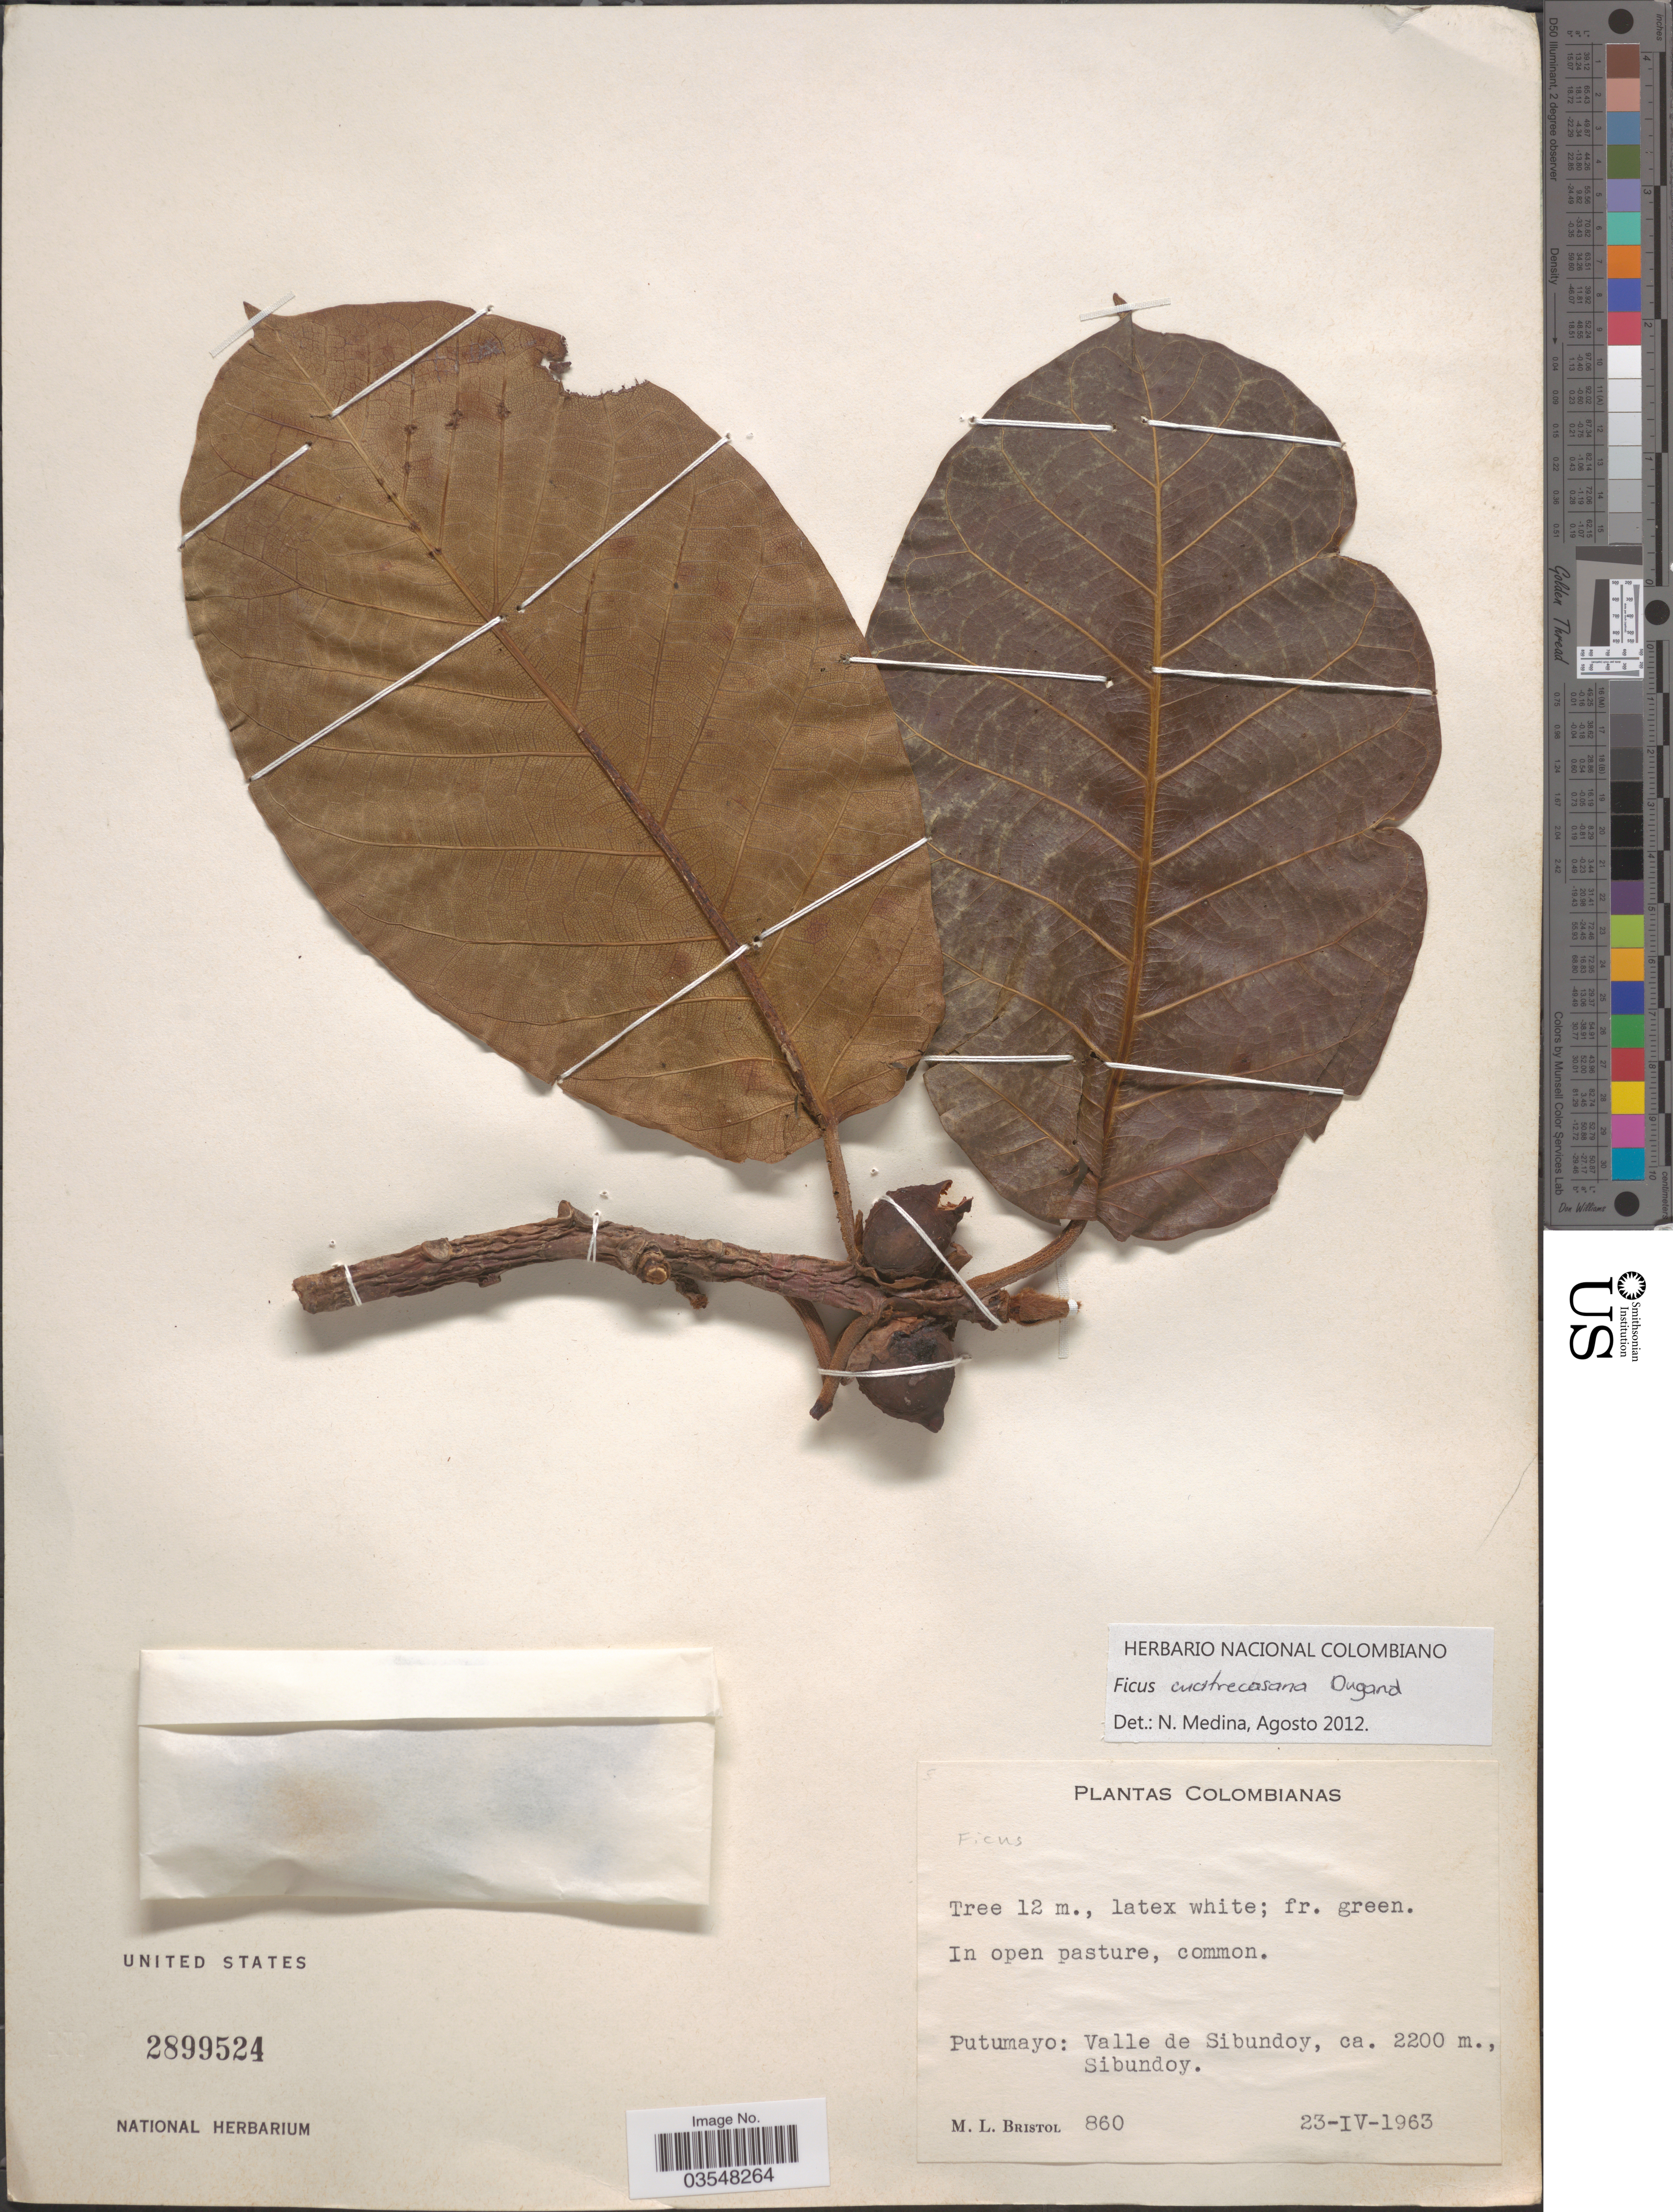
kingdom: Plantae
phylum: Tracheophyta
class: Magnoliopsida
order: Rosales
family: Moraceae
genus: Ficus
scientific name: Ficus cuatrecasasiana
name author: Dugand G.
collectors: M. L. Bristol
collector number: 860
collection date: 1963-04-23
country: Colombia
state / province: Putumayo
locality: Valle de Sibundoy, Sibundoy.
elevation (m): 2200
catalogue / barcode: US 2899524